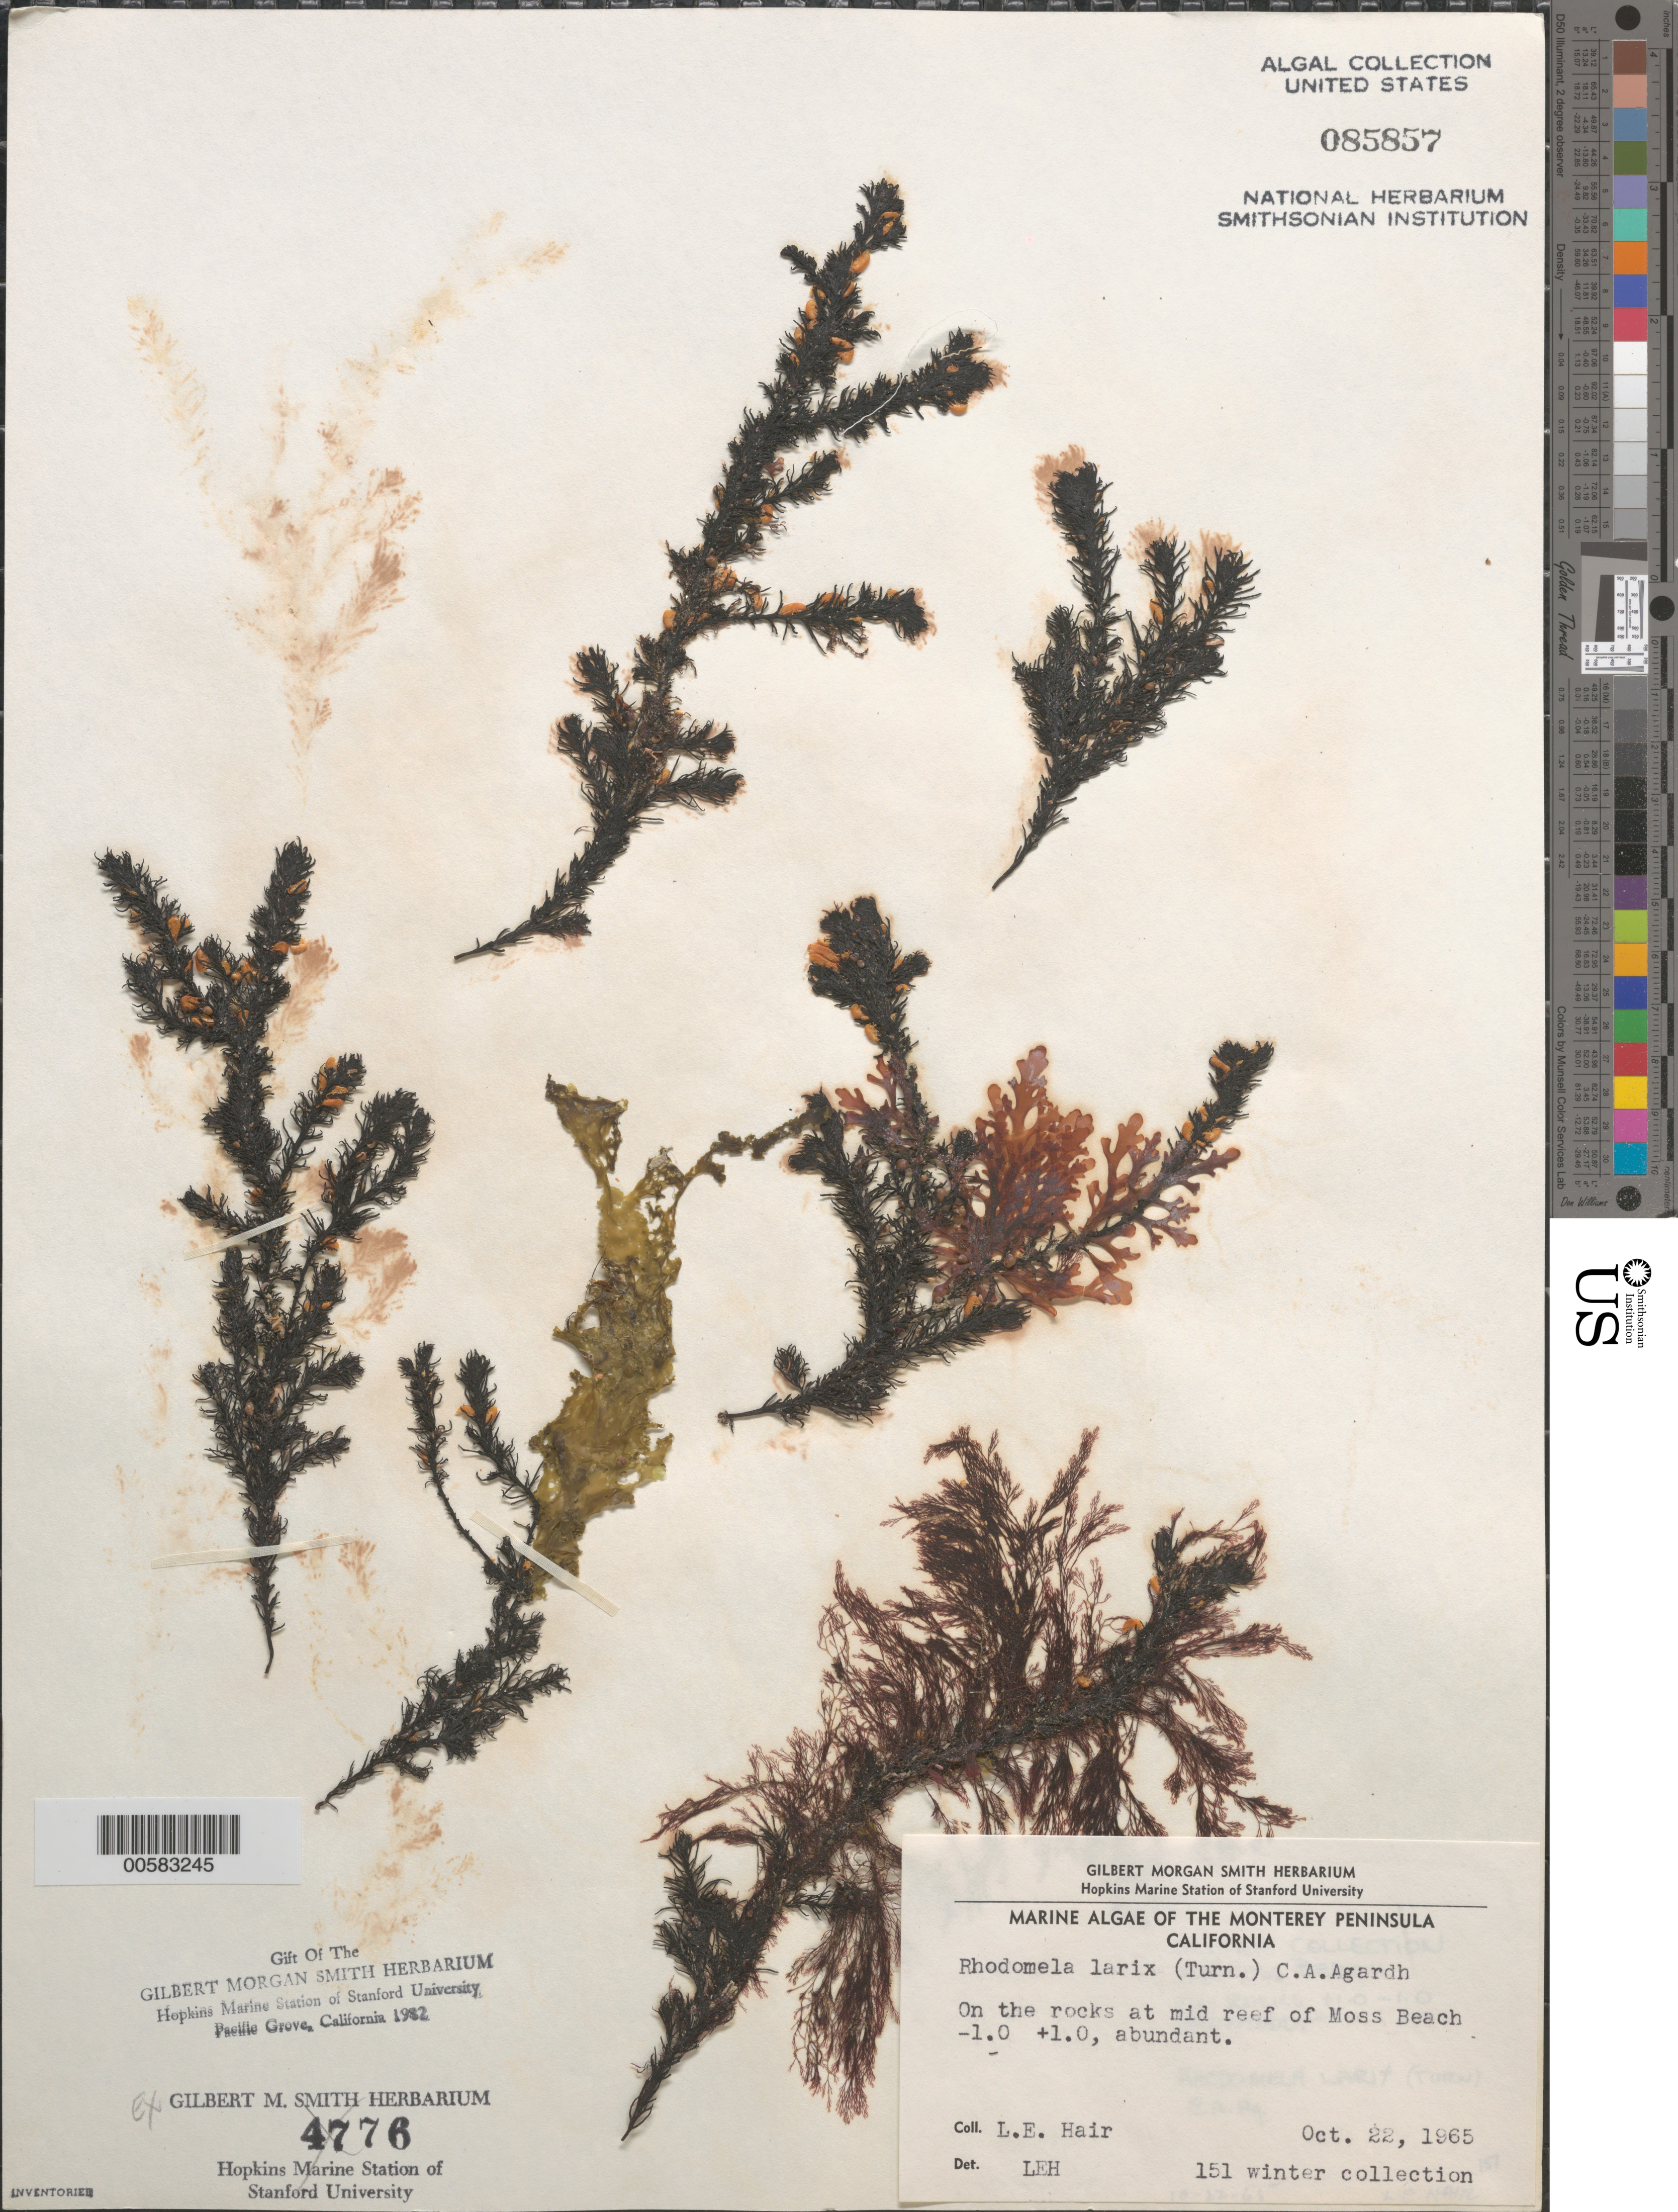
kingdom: Plantae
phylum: Rhodophyta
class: Florideophyceae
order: Ceramiales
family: Rhodomelaceae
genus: Neorhodomela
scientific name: Neorhodomela larix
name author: (Turner) Masuda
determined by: Algae name updating Project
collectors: L. Hair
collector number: Leh 151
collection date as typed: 22 Oct 1965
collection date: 1965-10-22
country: United States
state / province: California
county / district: Monterey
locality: Middle Reef of Moss Beach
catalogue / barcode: US 85857